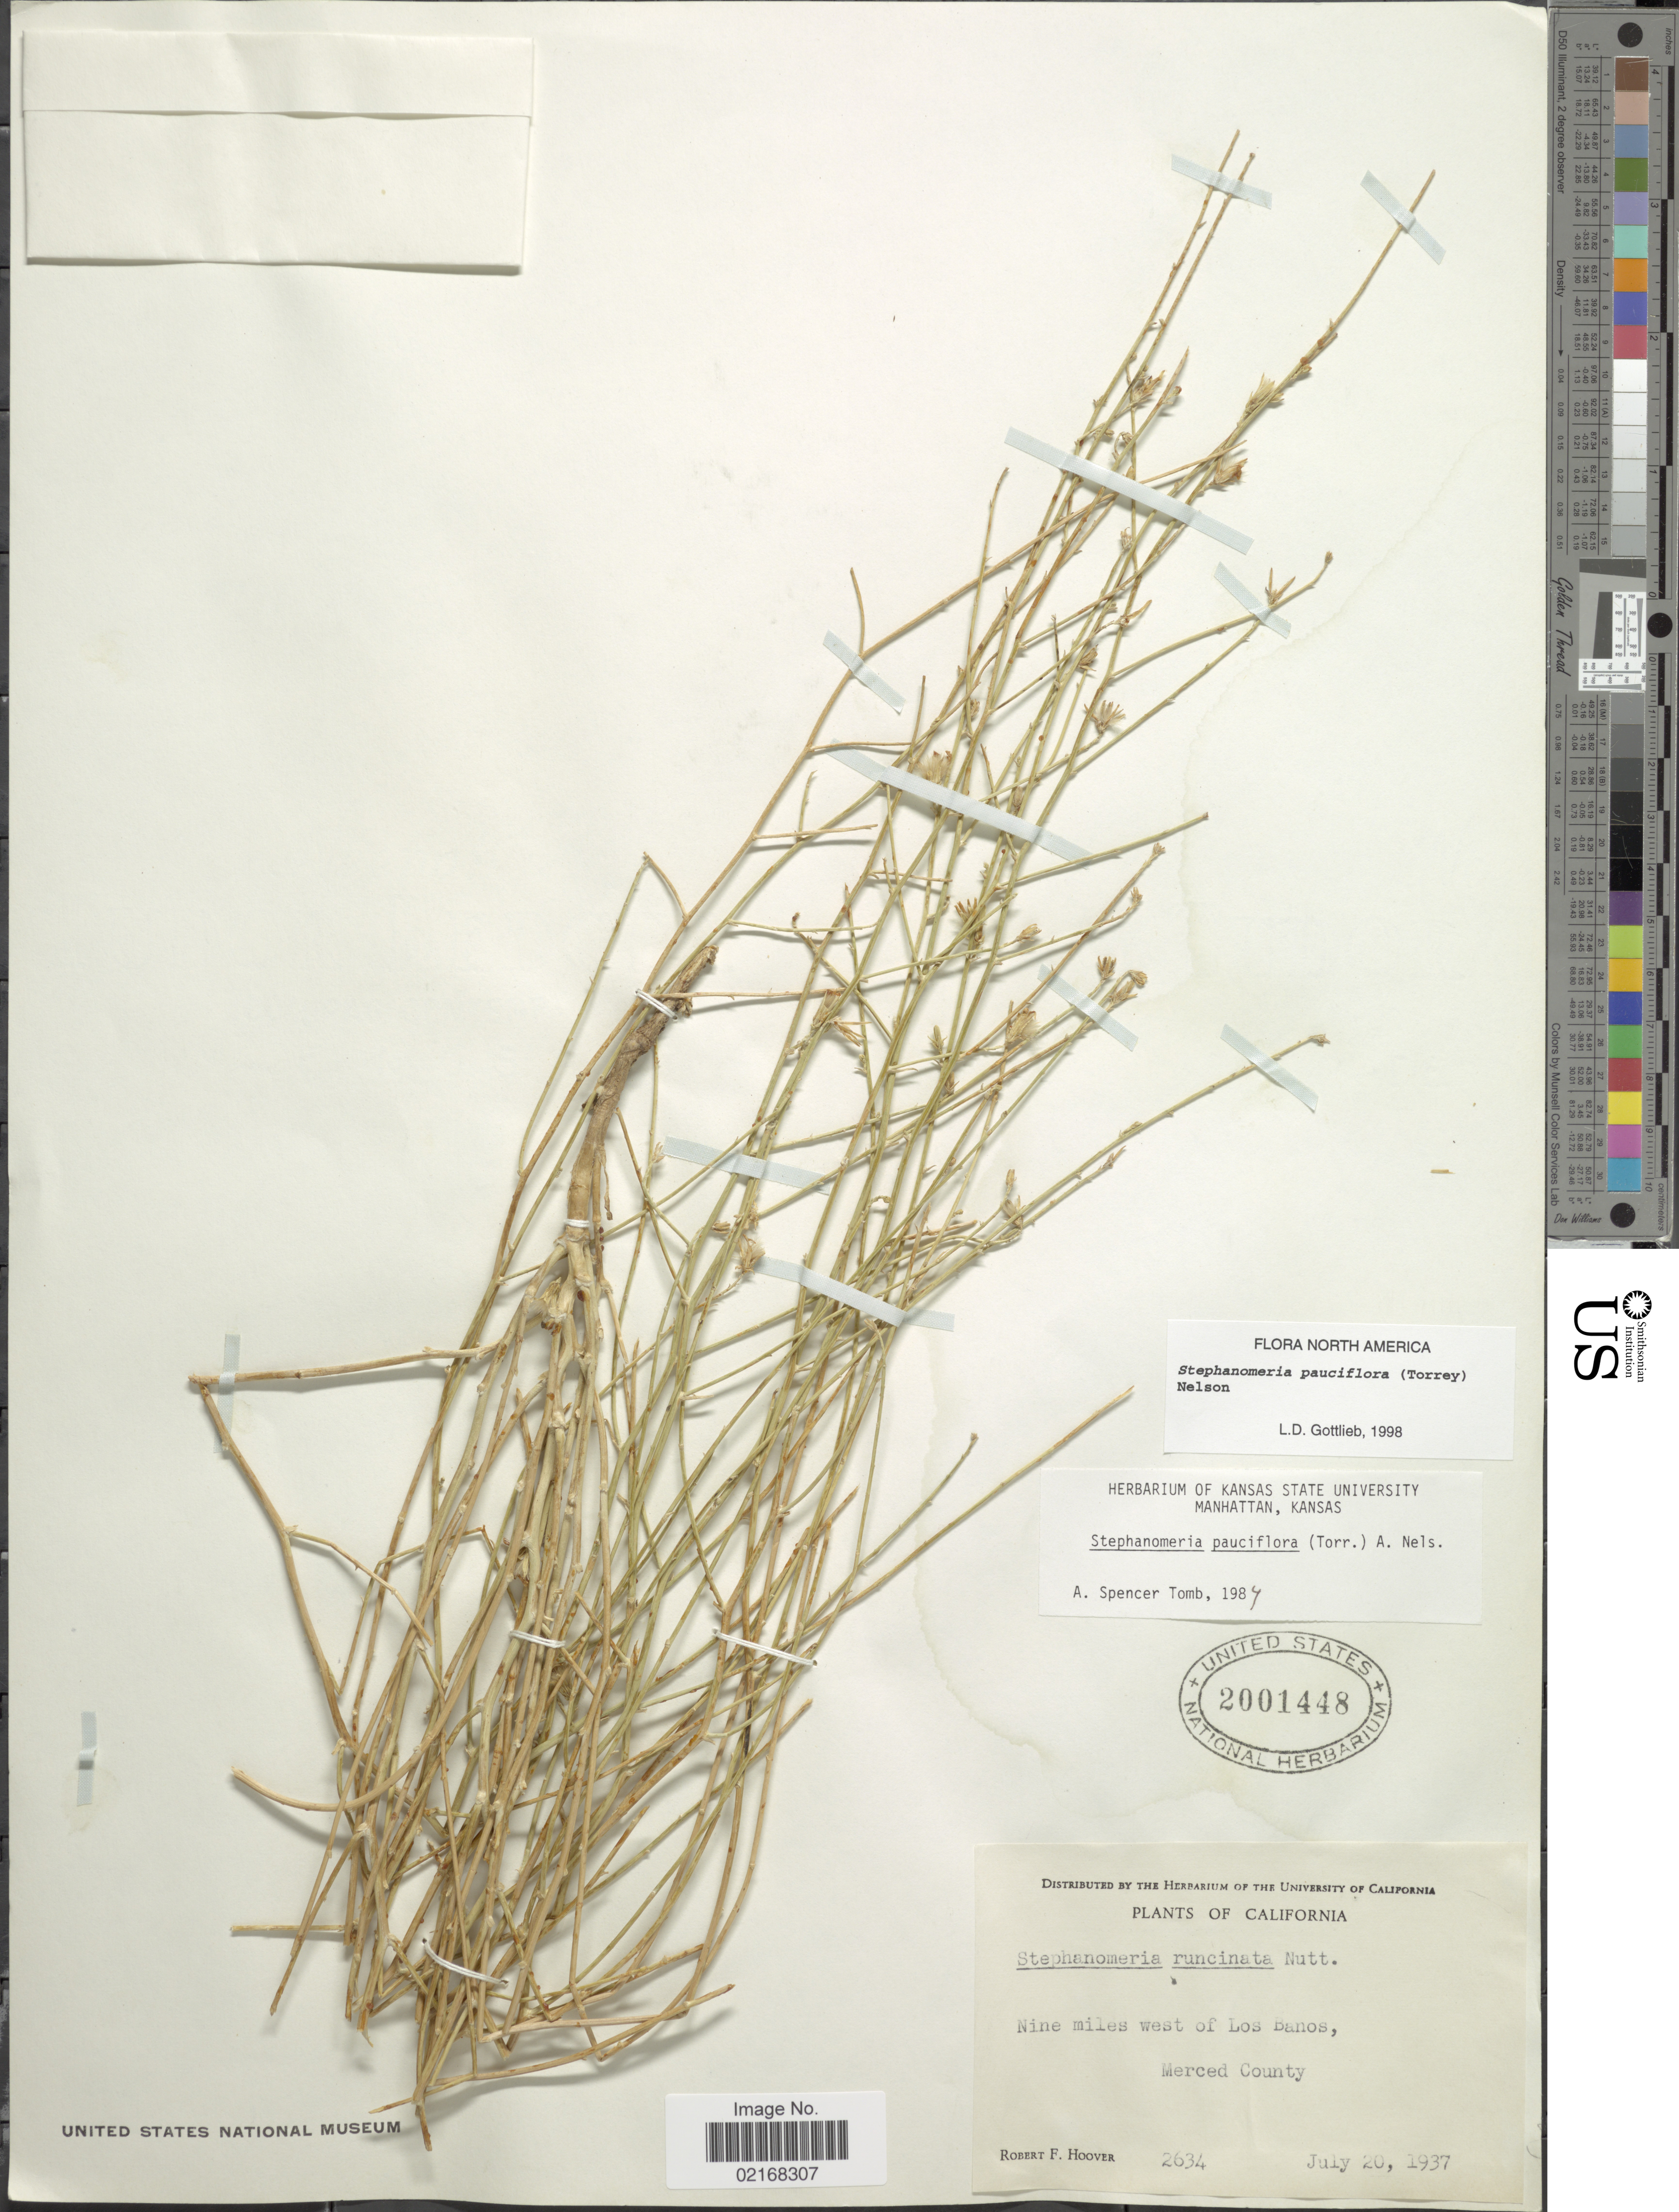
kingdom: Plantae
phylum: Tracheophyta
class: Magnoliopsida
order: Asterales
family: Asteraceae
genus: Stephanomeria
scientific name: Stephanomeria pauciflora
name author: (Torr.) A. Nelson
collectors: R. F. Hoover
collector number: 2634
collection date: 1937-07-20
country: United States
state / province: California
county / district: Merced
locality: Nine miles west of Los Banos, Merced County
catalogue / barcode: US 2001448